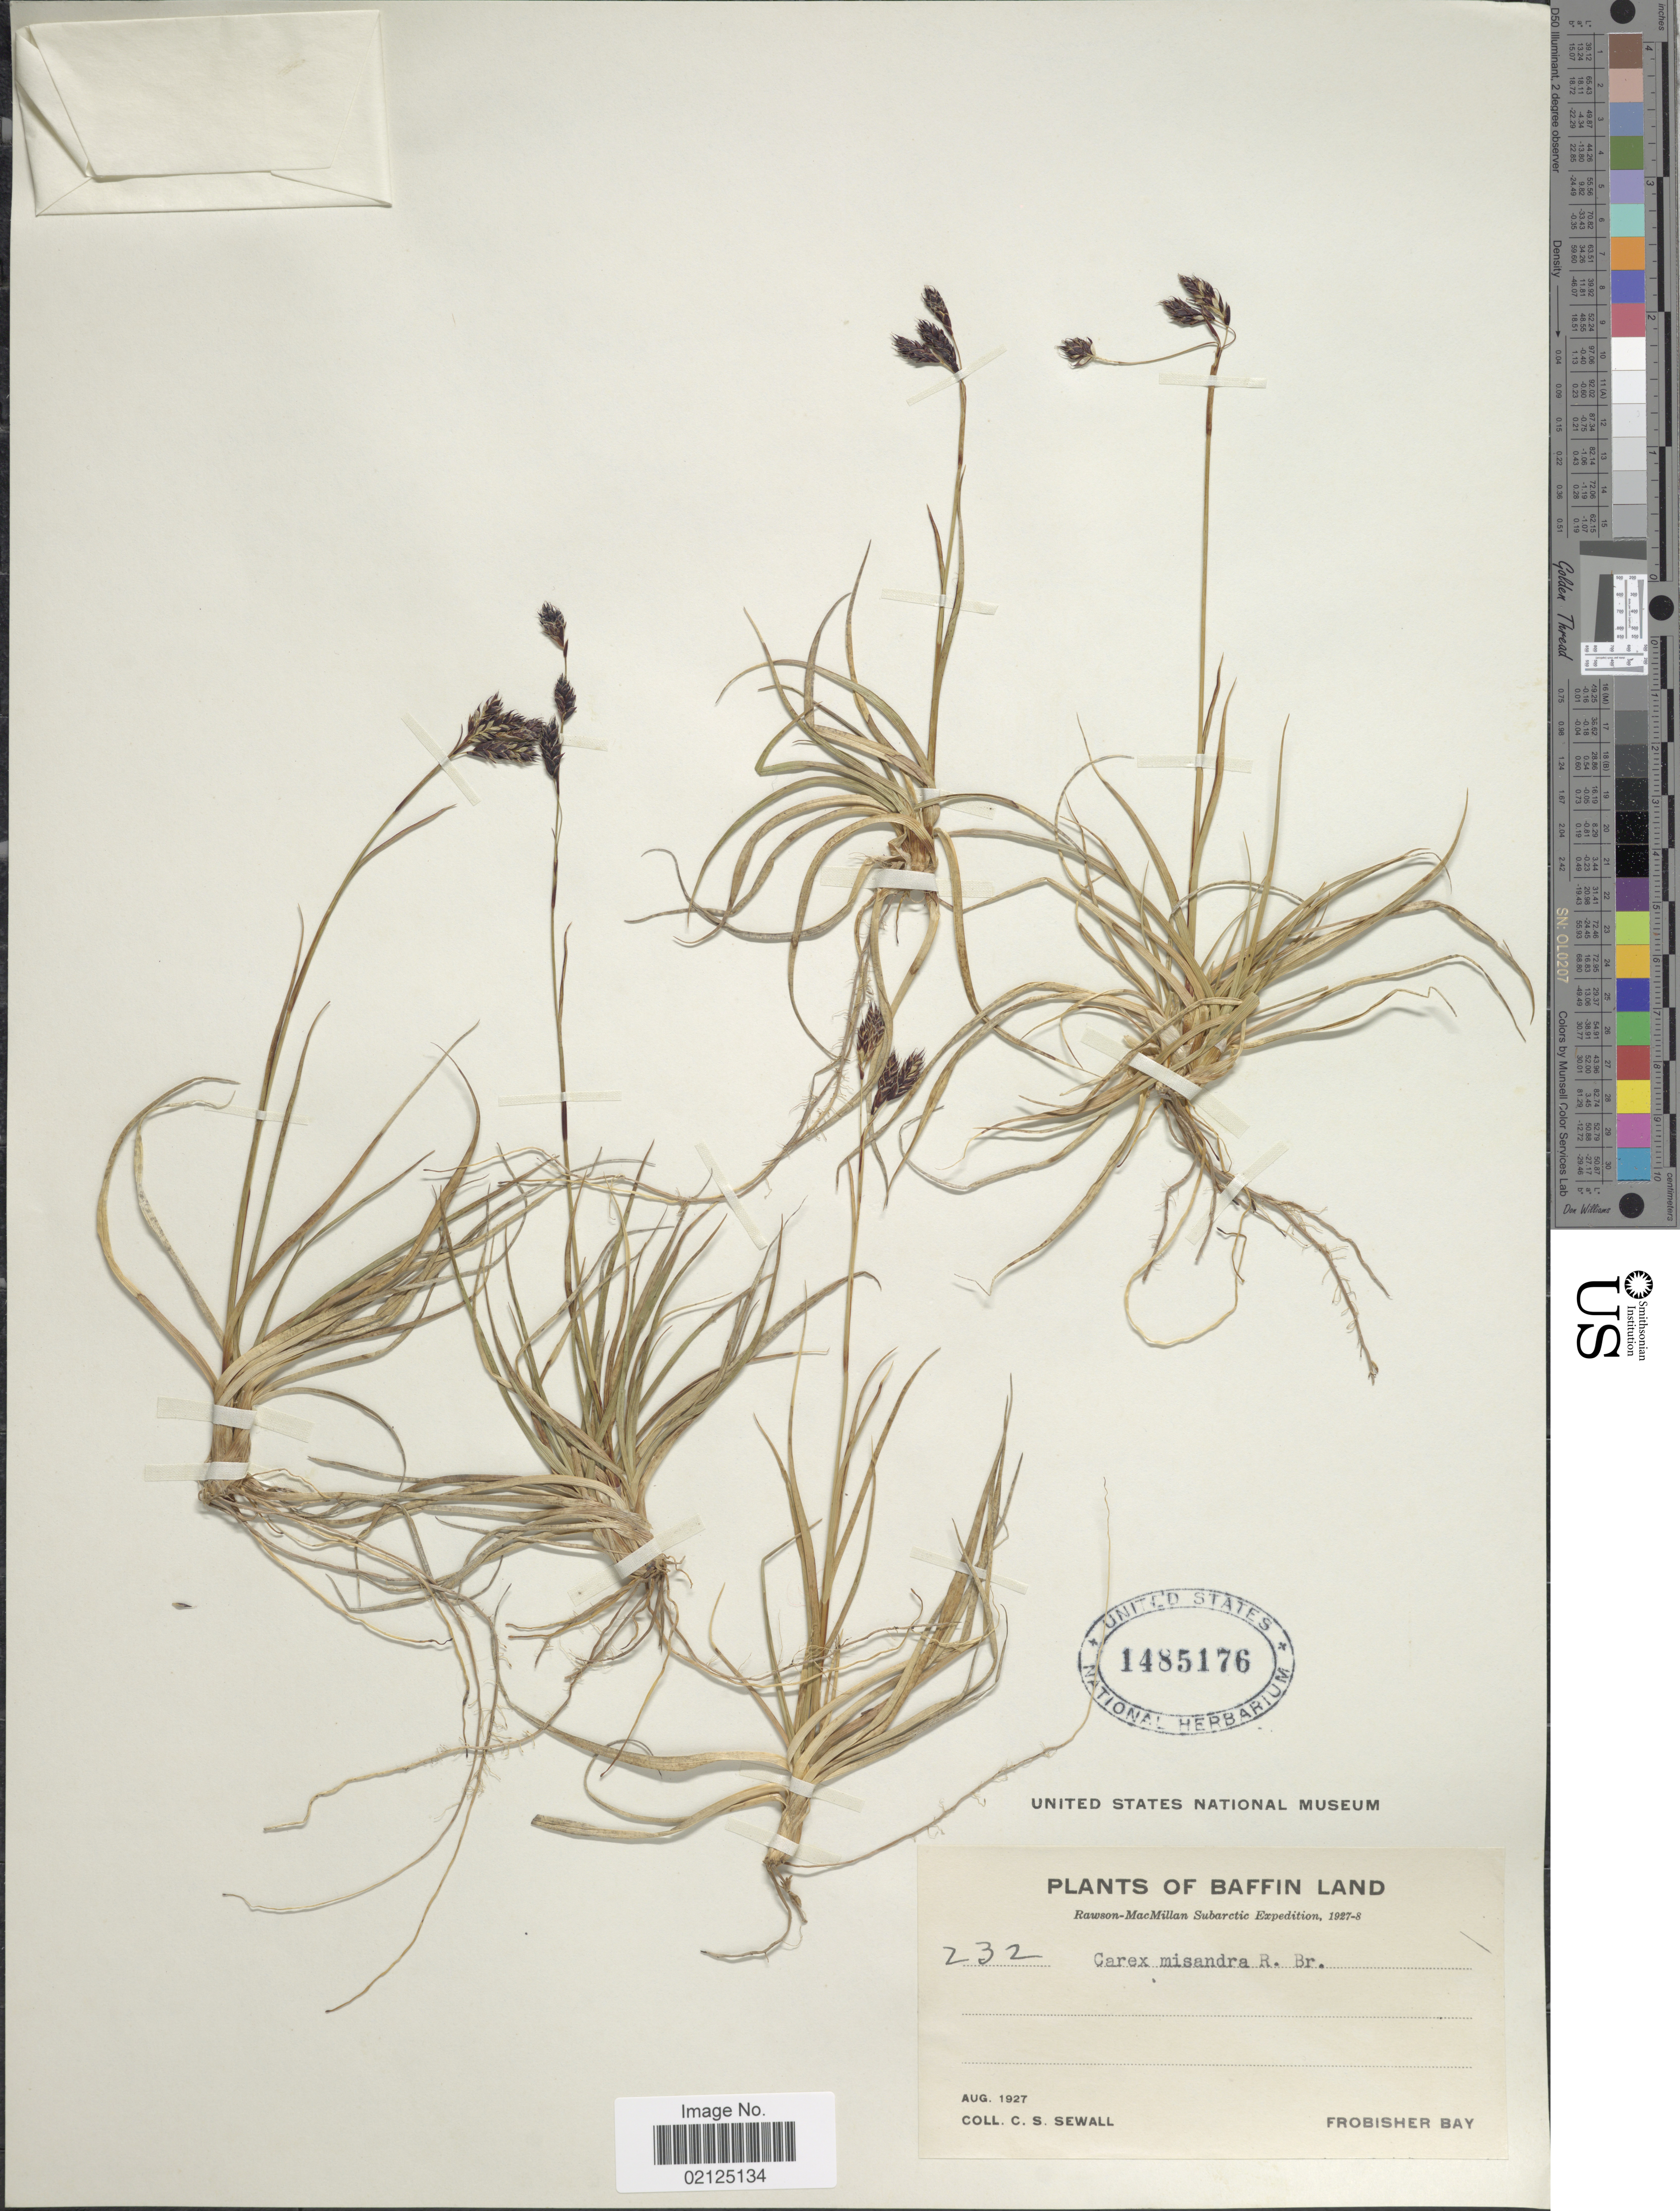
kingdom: Plantae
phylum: Tracheophyta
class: Liliopsida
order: Poales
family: Cyperaceae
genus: Carex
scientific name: Carex fuliginosa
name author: Schkuhr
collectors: C. Sewall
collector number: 232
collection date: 1927-08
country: Canada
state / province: Nunavut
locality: Baffin Land, Rawson-MacMillan Subarctic, Frobisher Bay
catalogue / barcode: US 1485176